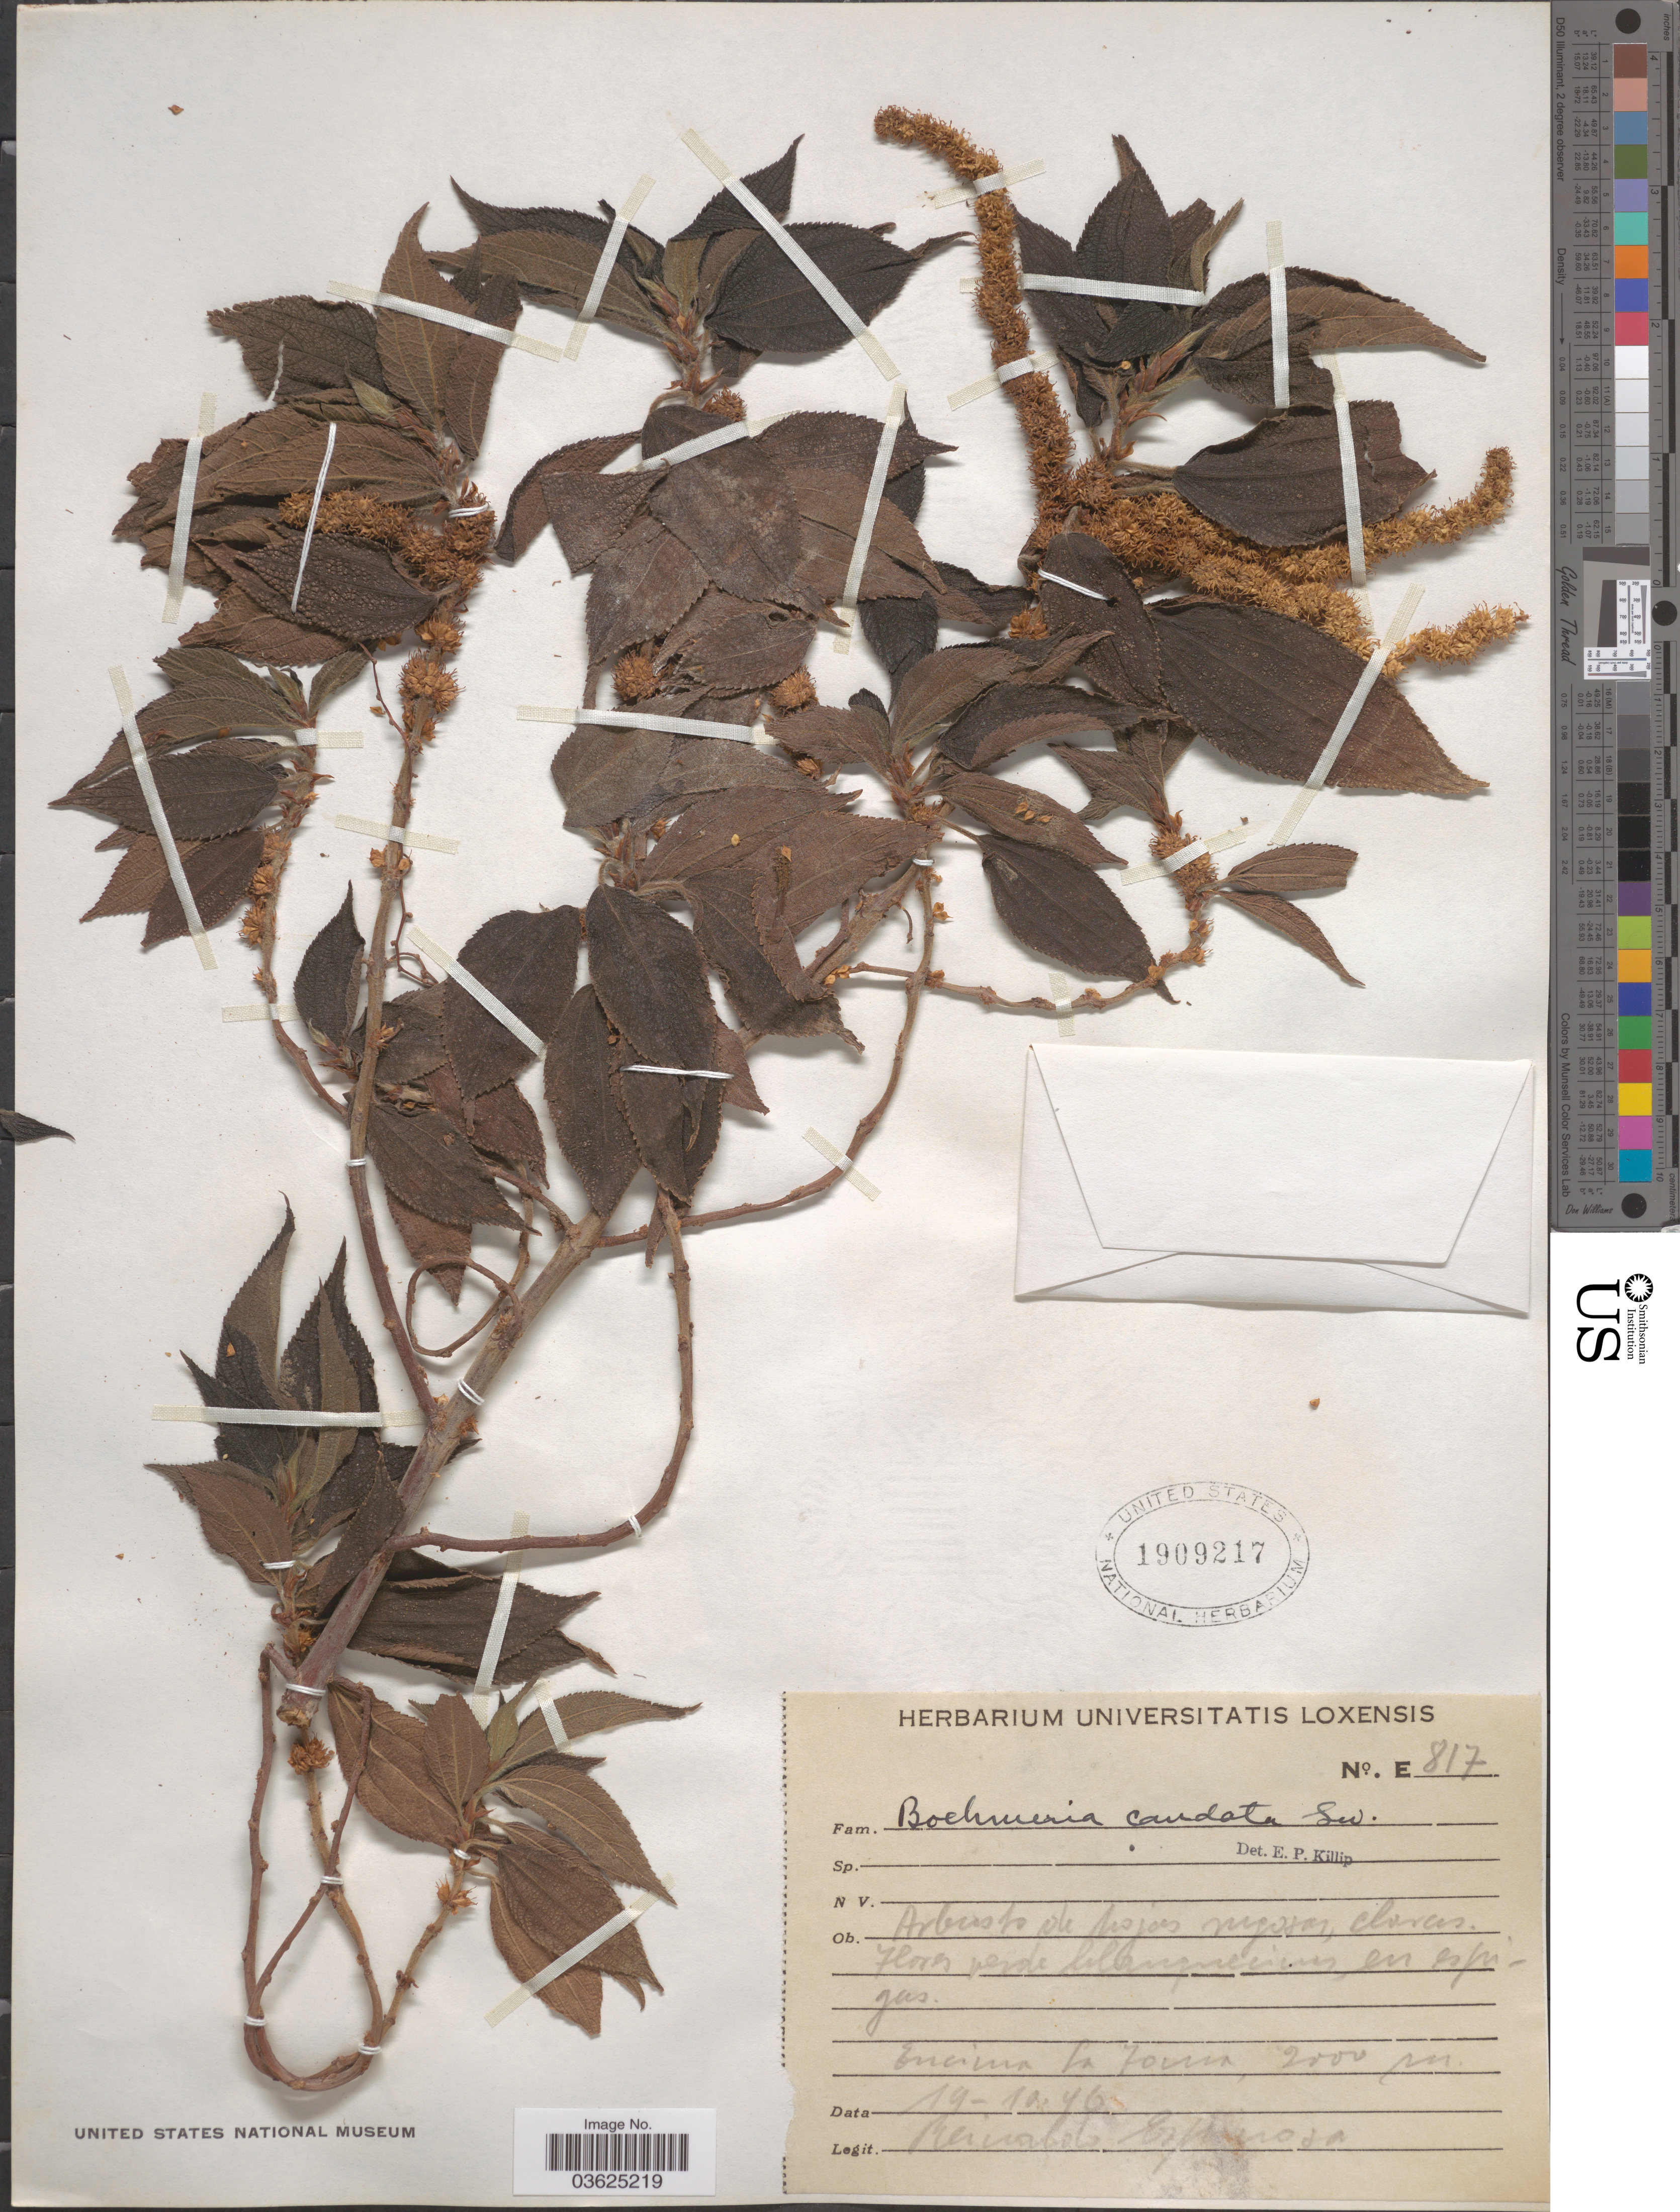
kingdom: Plantae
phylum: Tracheophyta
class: Magnoliopsida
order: Rosales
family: Urticaceae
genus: Boehmeria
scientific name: Boehmeria caudata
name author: Sw.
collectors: R. Espinosa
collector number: E817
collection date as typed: Transcribed d/m/y: 19/10/46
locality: Encina La Fana [interpreted].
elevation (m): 2000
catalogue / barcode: US 1909217